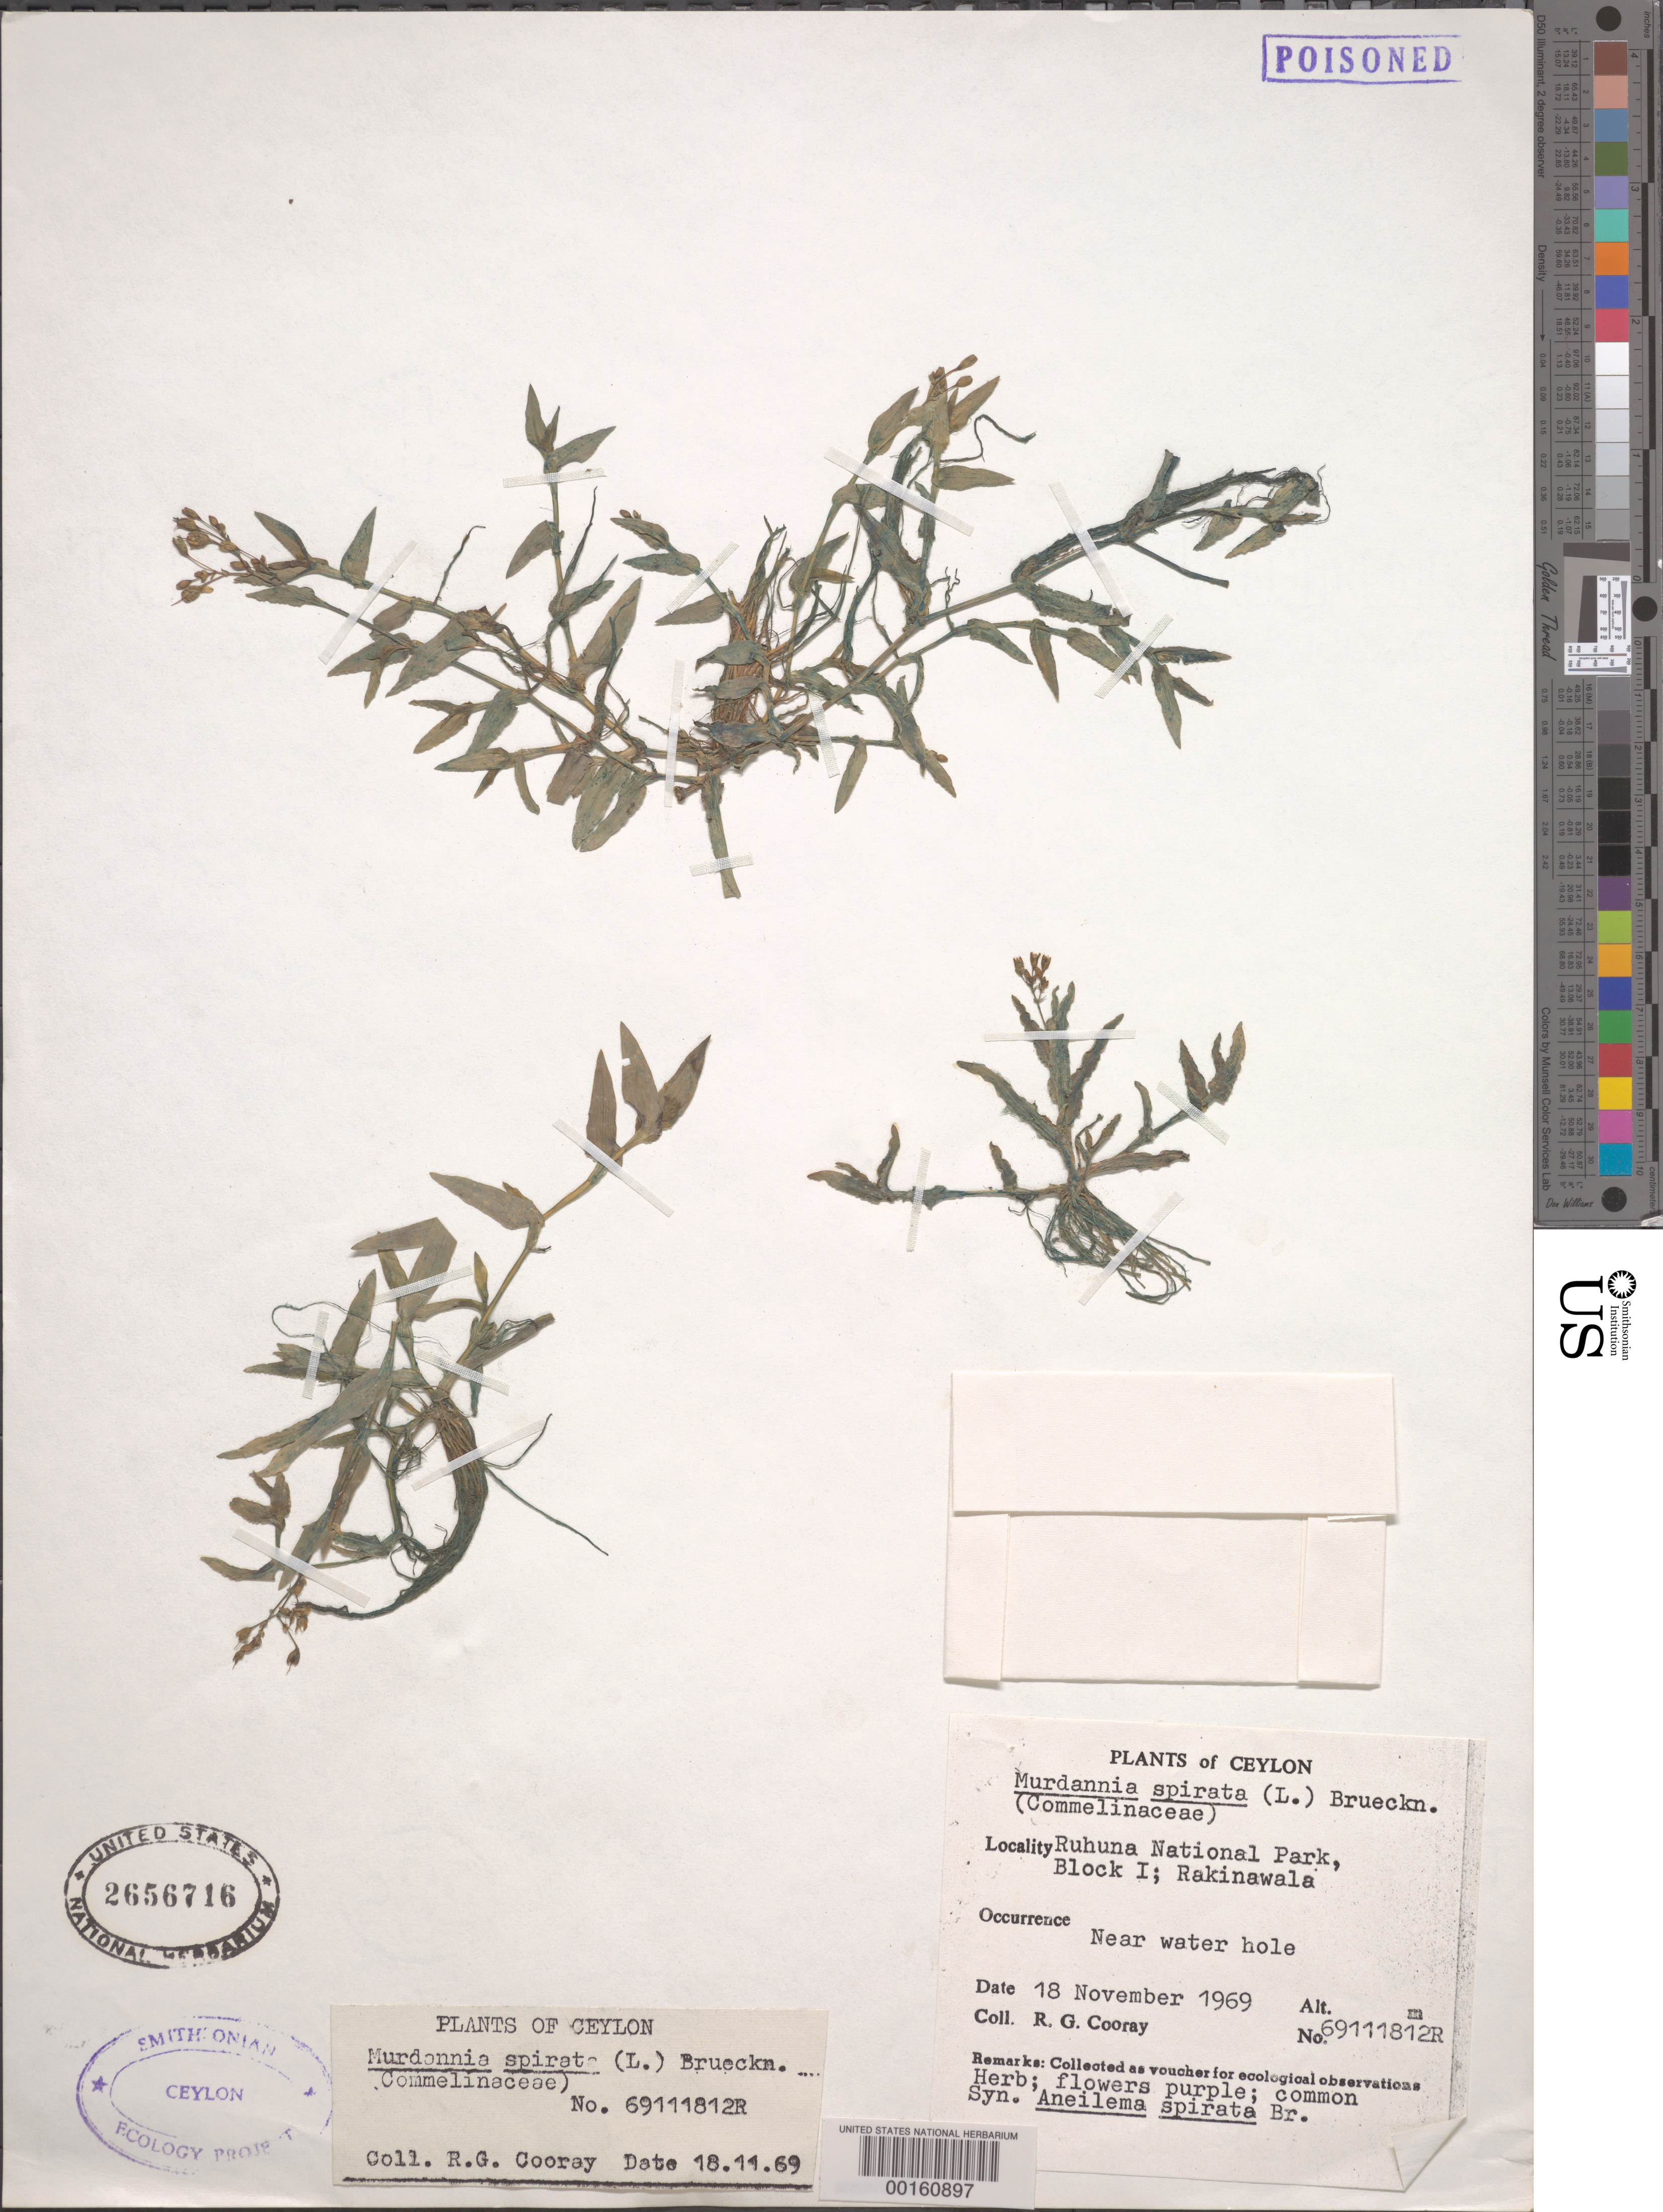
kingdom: Plantae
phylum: Tracheophyta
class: Liliopsida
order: Commelinales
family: Commelinaceae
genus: Murdannia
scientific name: Murdannia spirata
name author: (L.) G. Brückn.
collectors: R. Cooray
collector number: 69111812r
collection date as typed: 18 Nov 1969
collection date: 1969-11-18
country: Sri Lanka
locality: Ruhuna national park, rakinawala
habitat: Near water hole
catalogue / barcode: US 2656716